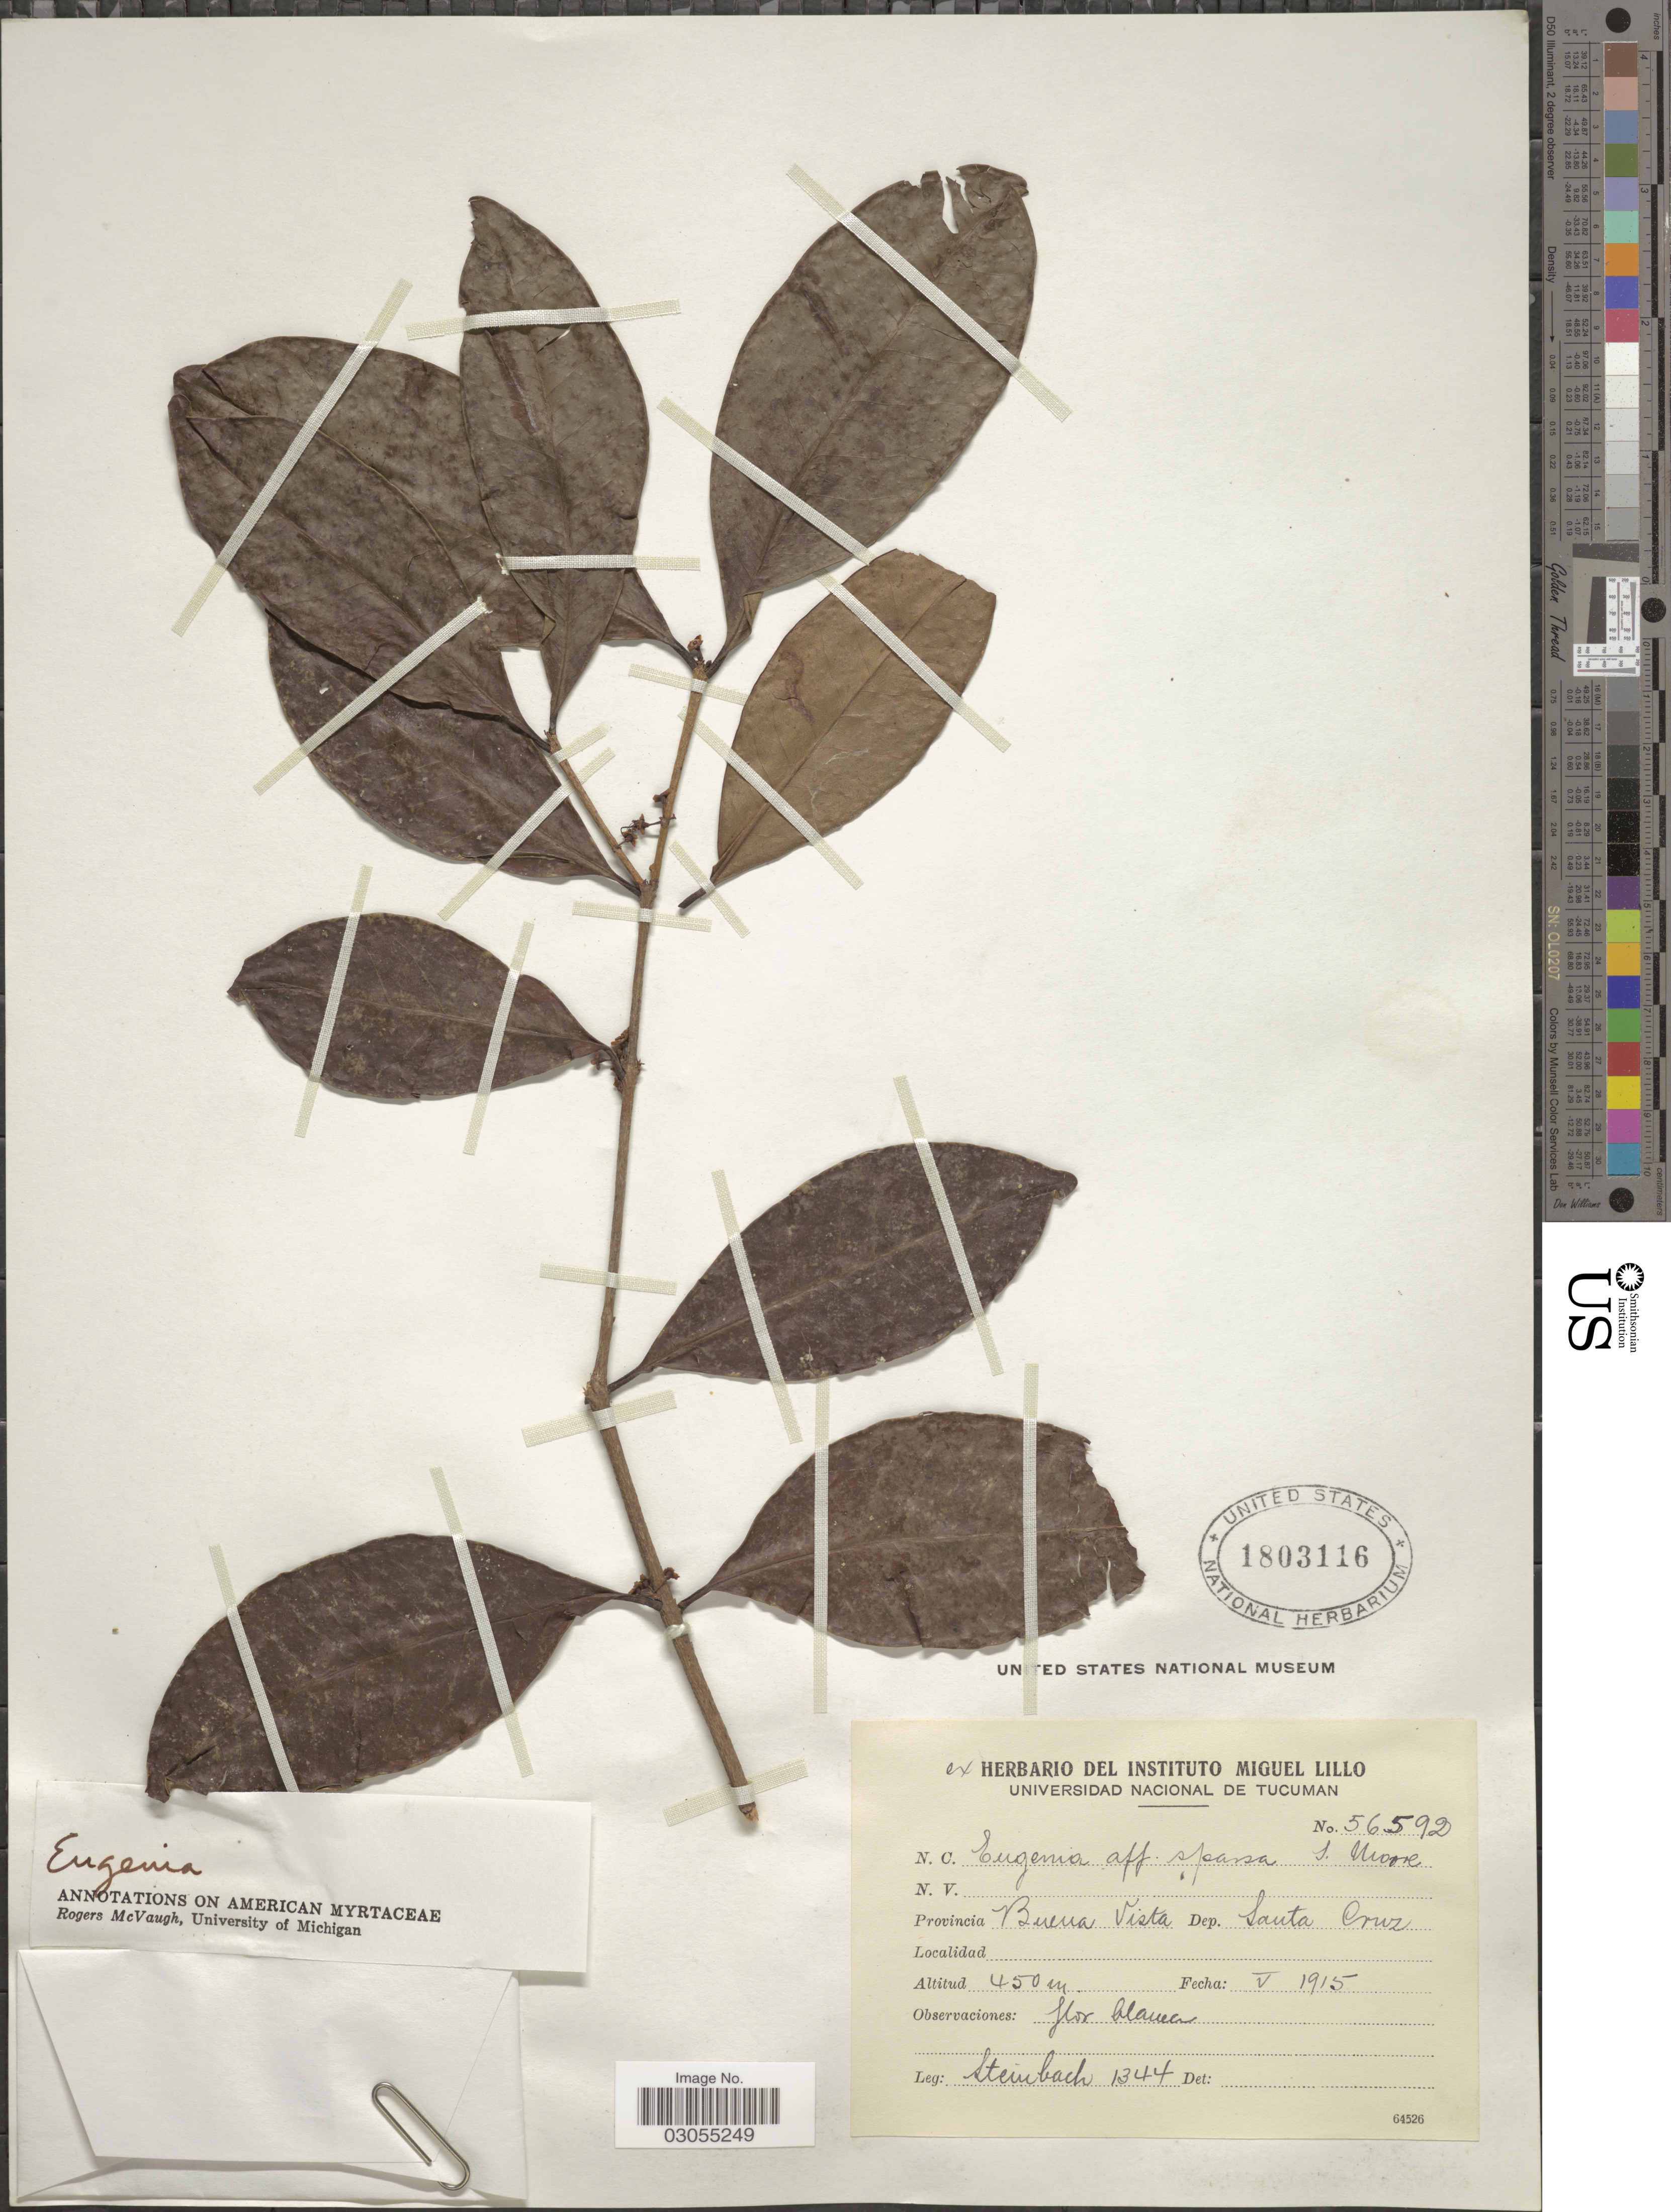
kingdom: Plantae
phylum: Tracheophyta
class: Magnoliopsida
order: Myrtales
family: Myrtaceae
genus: Eugenia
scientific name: Eugenia sp.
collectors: Steinbach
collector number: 1344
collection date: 1915-05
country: Bolivia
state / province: Santa Cruz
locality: Buena Vista. Dep. Santa Cruz.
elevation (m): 450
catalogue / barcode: US 1803116